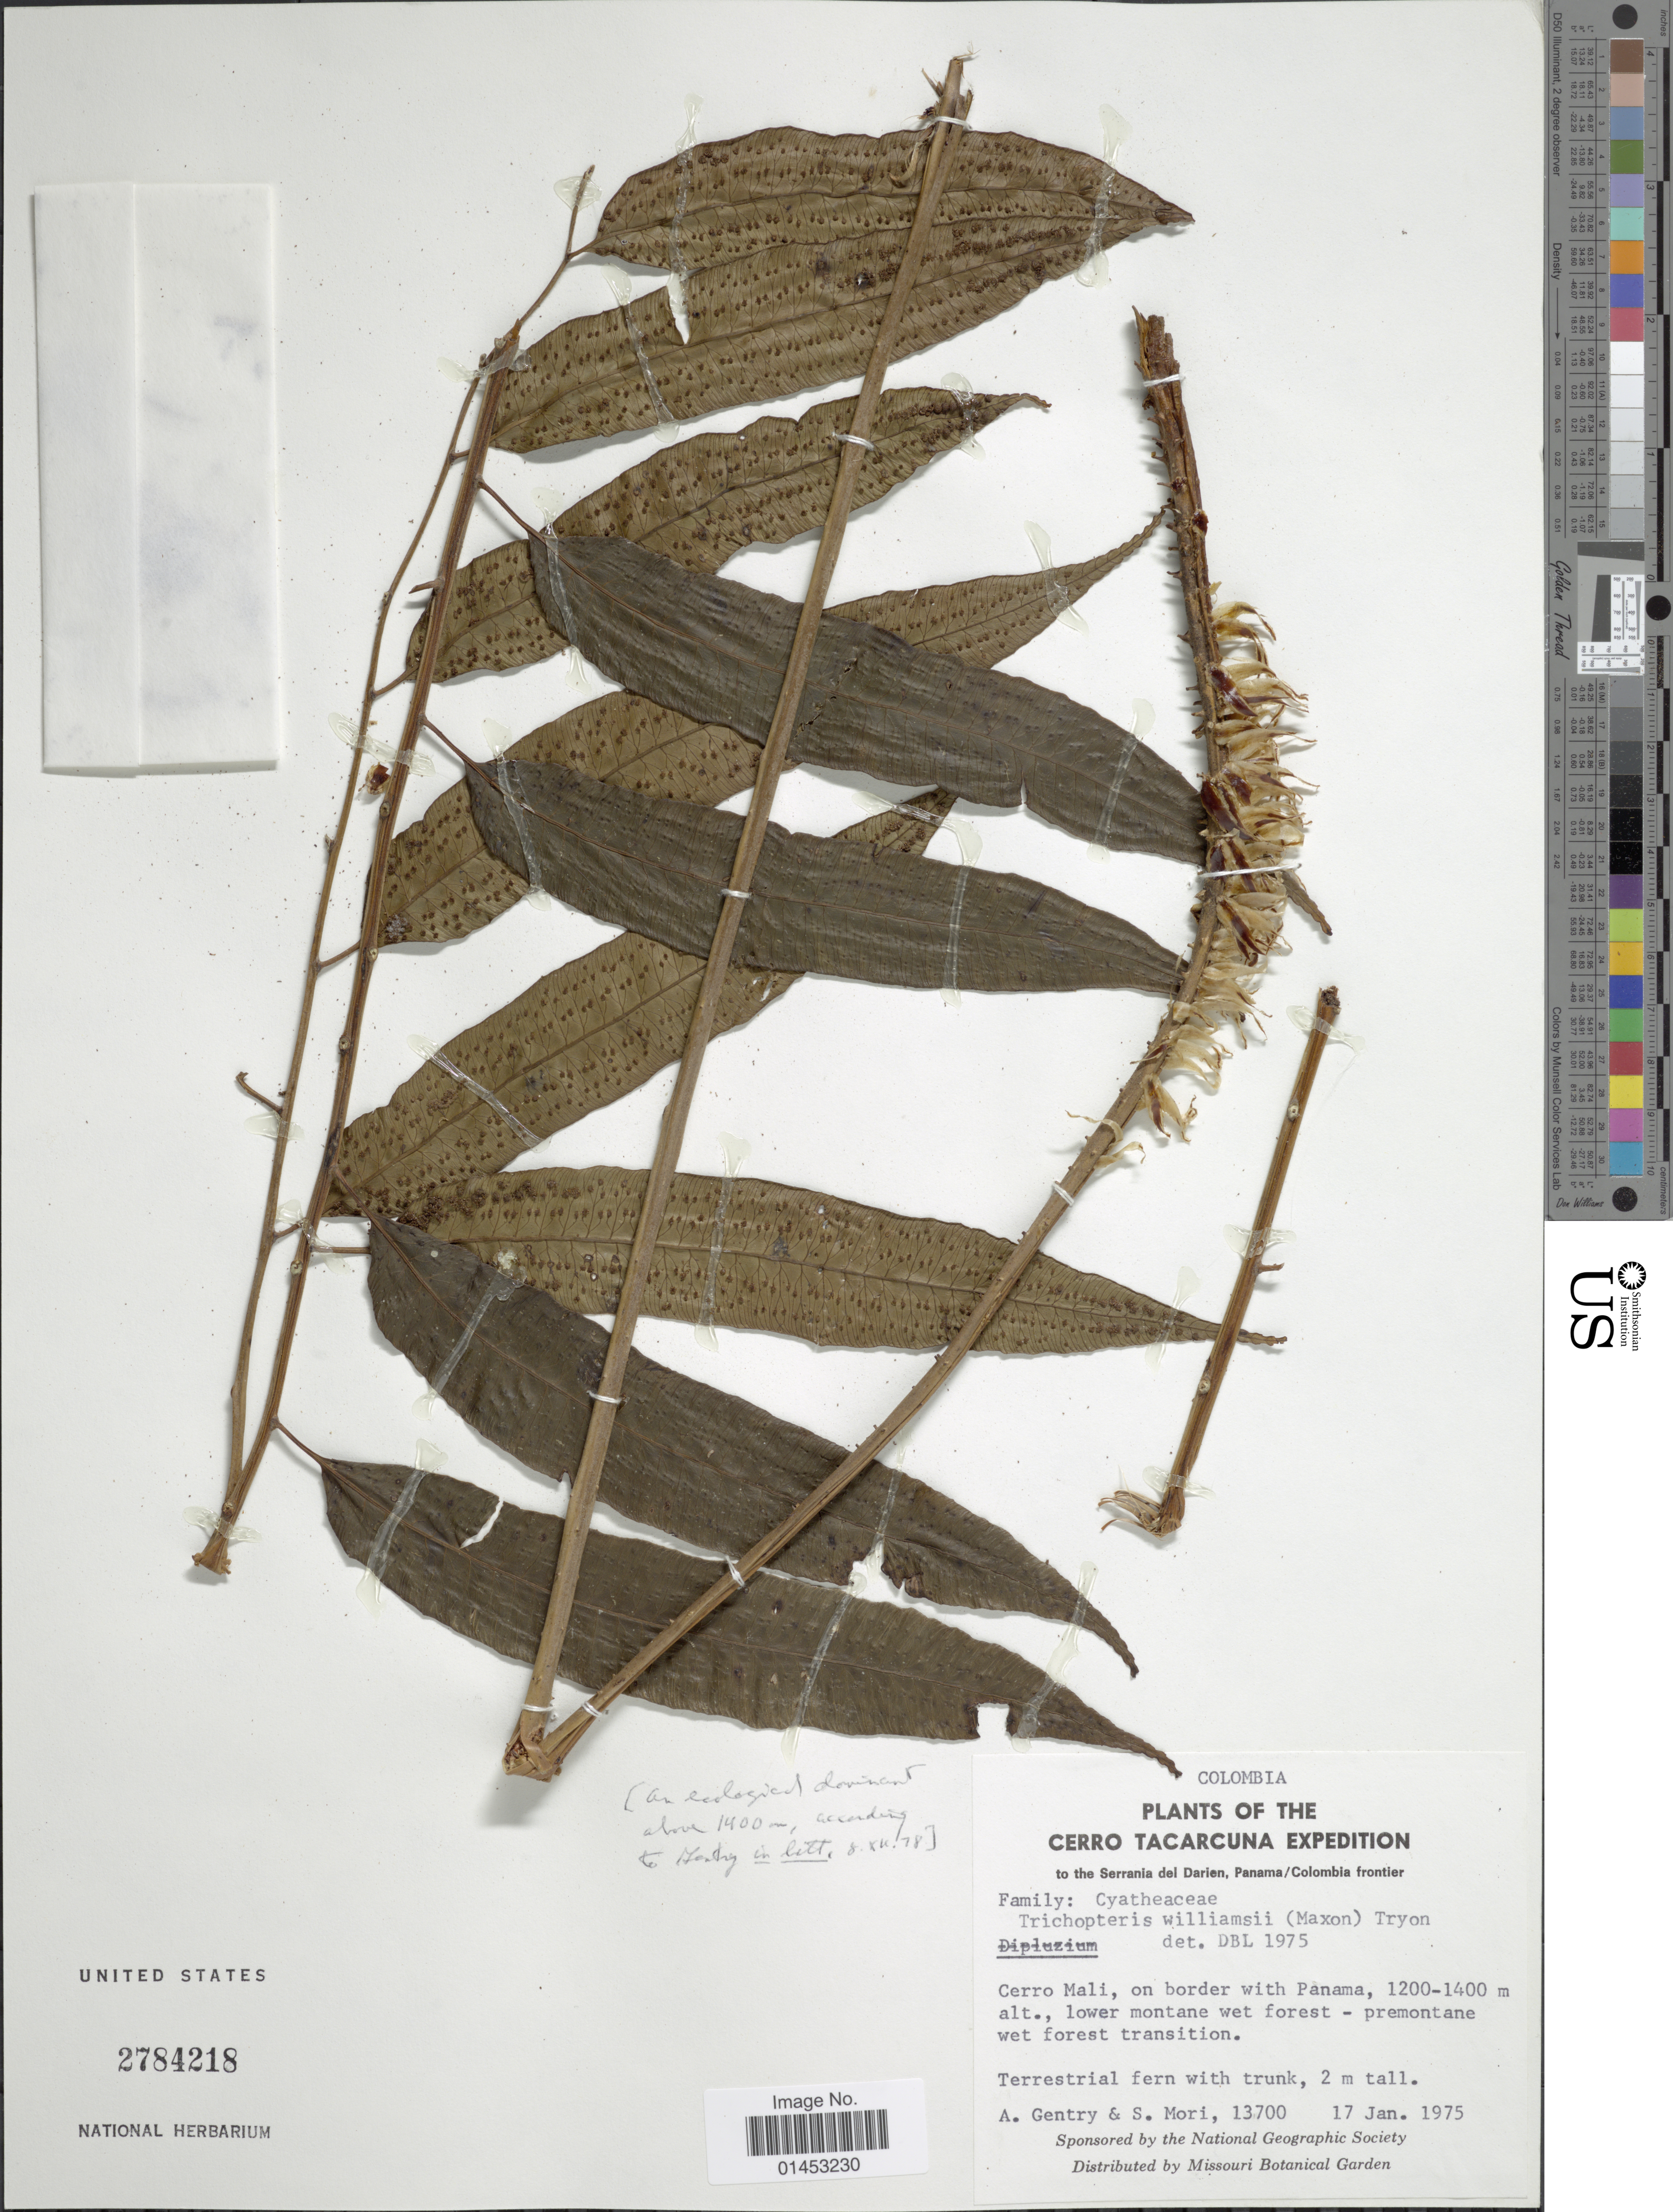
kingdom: Plantae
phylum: Tracheophyta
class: Polypodiopsida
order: Cyatheales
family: Cyatheaceae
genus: Cyathea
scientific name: Cyathea williamsii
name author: (Maxon) Domin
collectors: A. H. Gentry & S. Mori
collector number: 13700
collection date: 1975-01-17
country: Colombia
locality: Colombia, Cerro Tacaruna, Cerro Mali, on border with Panama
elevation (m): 1200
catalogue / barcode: US 2784218